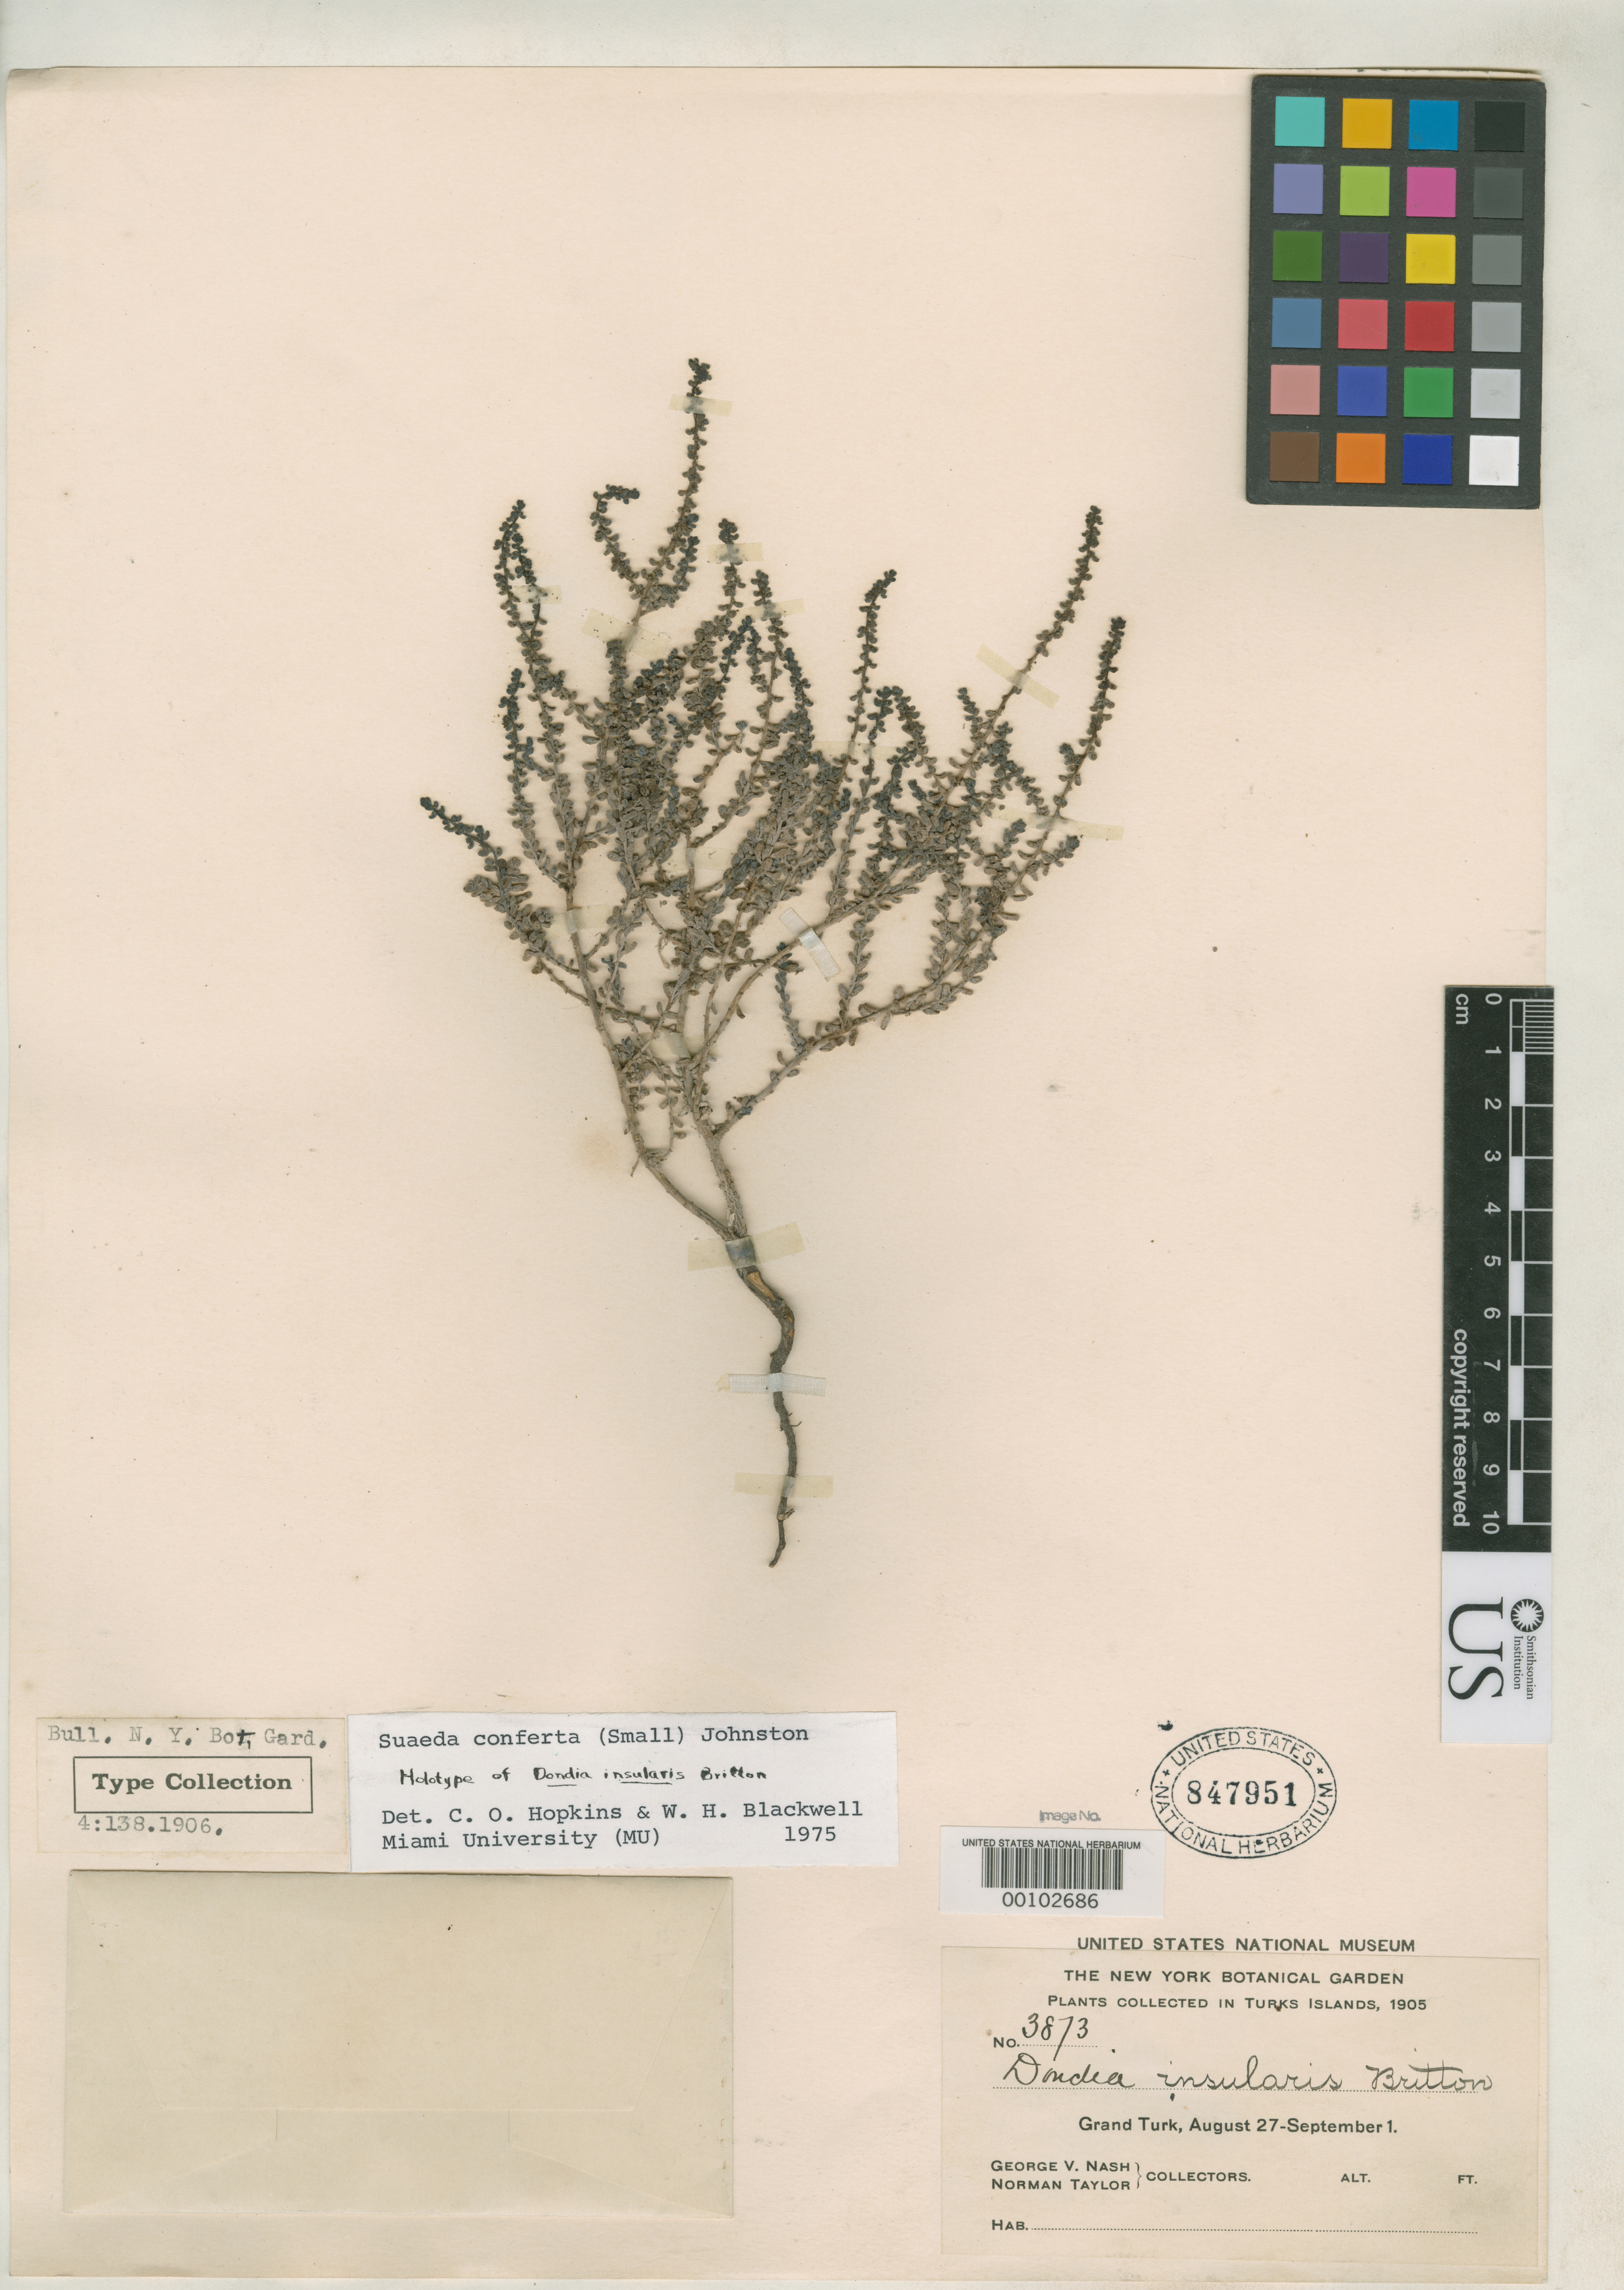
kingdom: Plantae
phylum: Tracheophyta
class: Magnoliopsida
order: Caryophyllales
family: Amaranthaceae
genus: Dondia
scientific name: Dondia insularis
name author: Britton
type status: Isotype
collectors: G. V. Nash & N. Taylor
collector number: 3873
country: Turks and Caicos Islands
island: Grand Turk Island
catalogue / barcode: US 847951